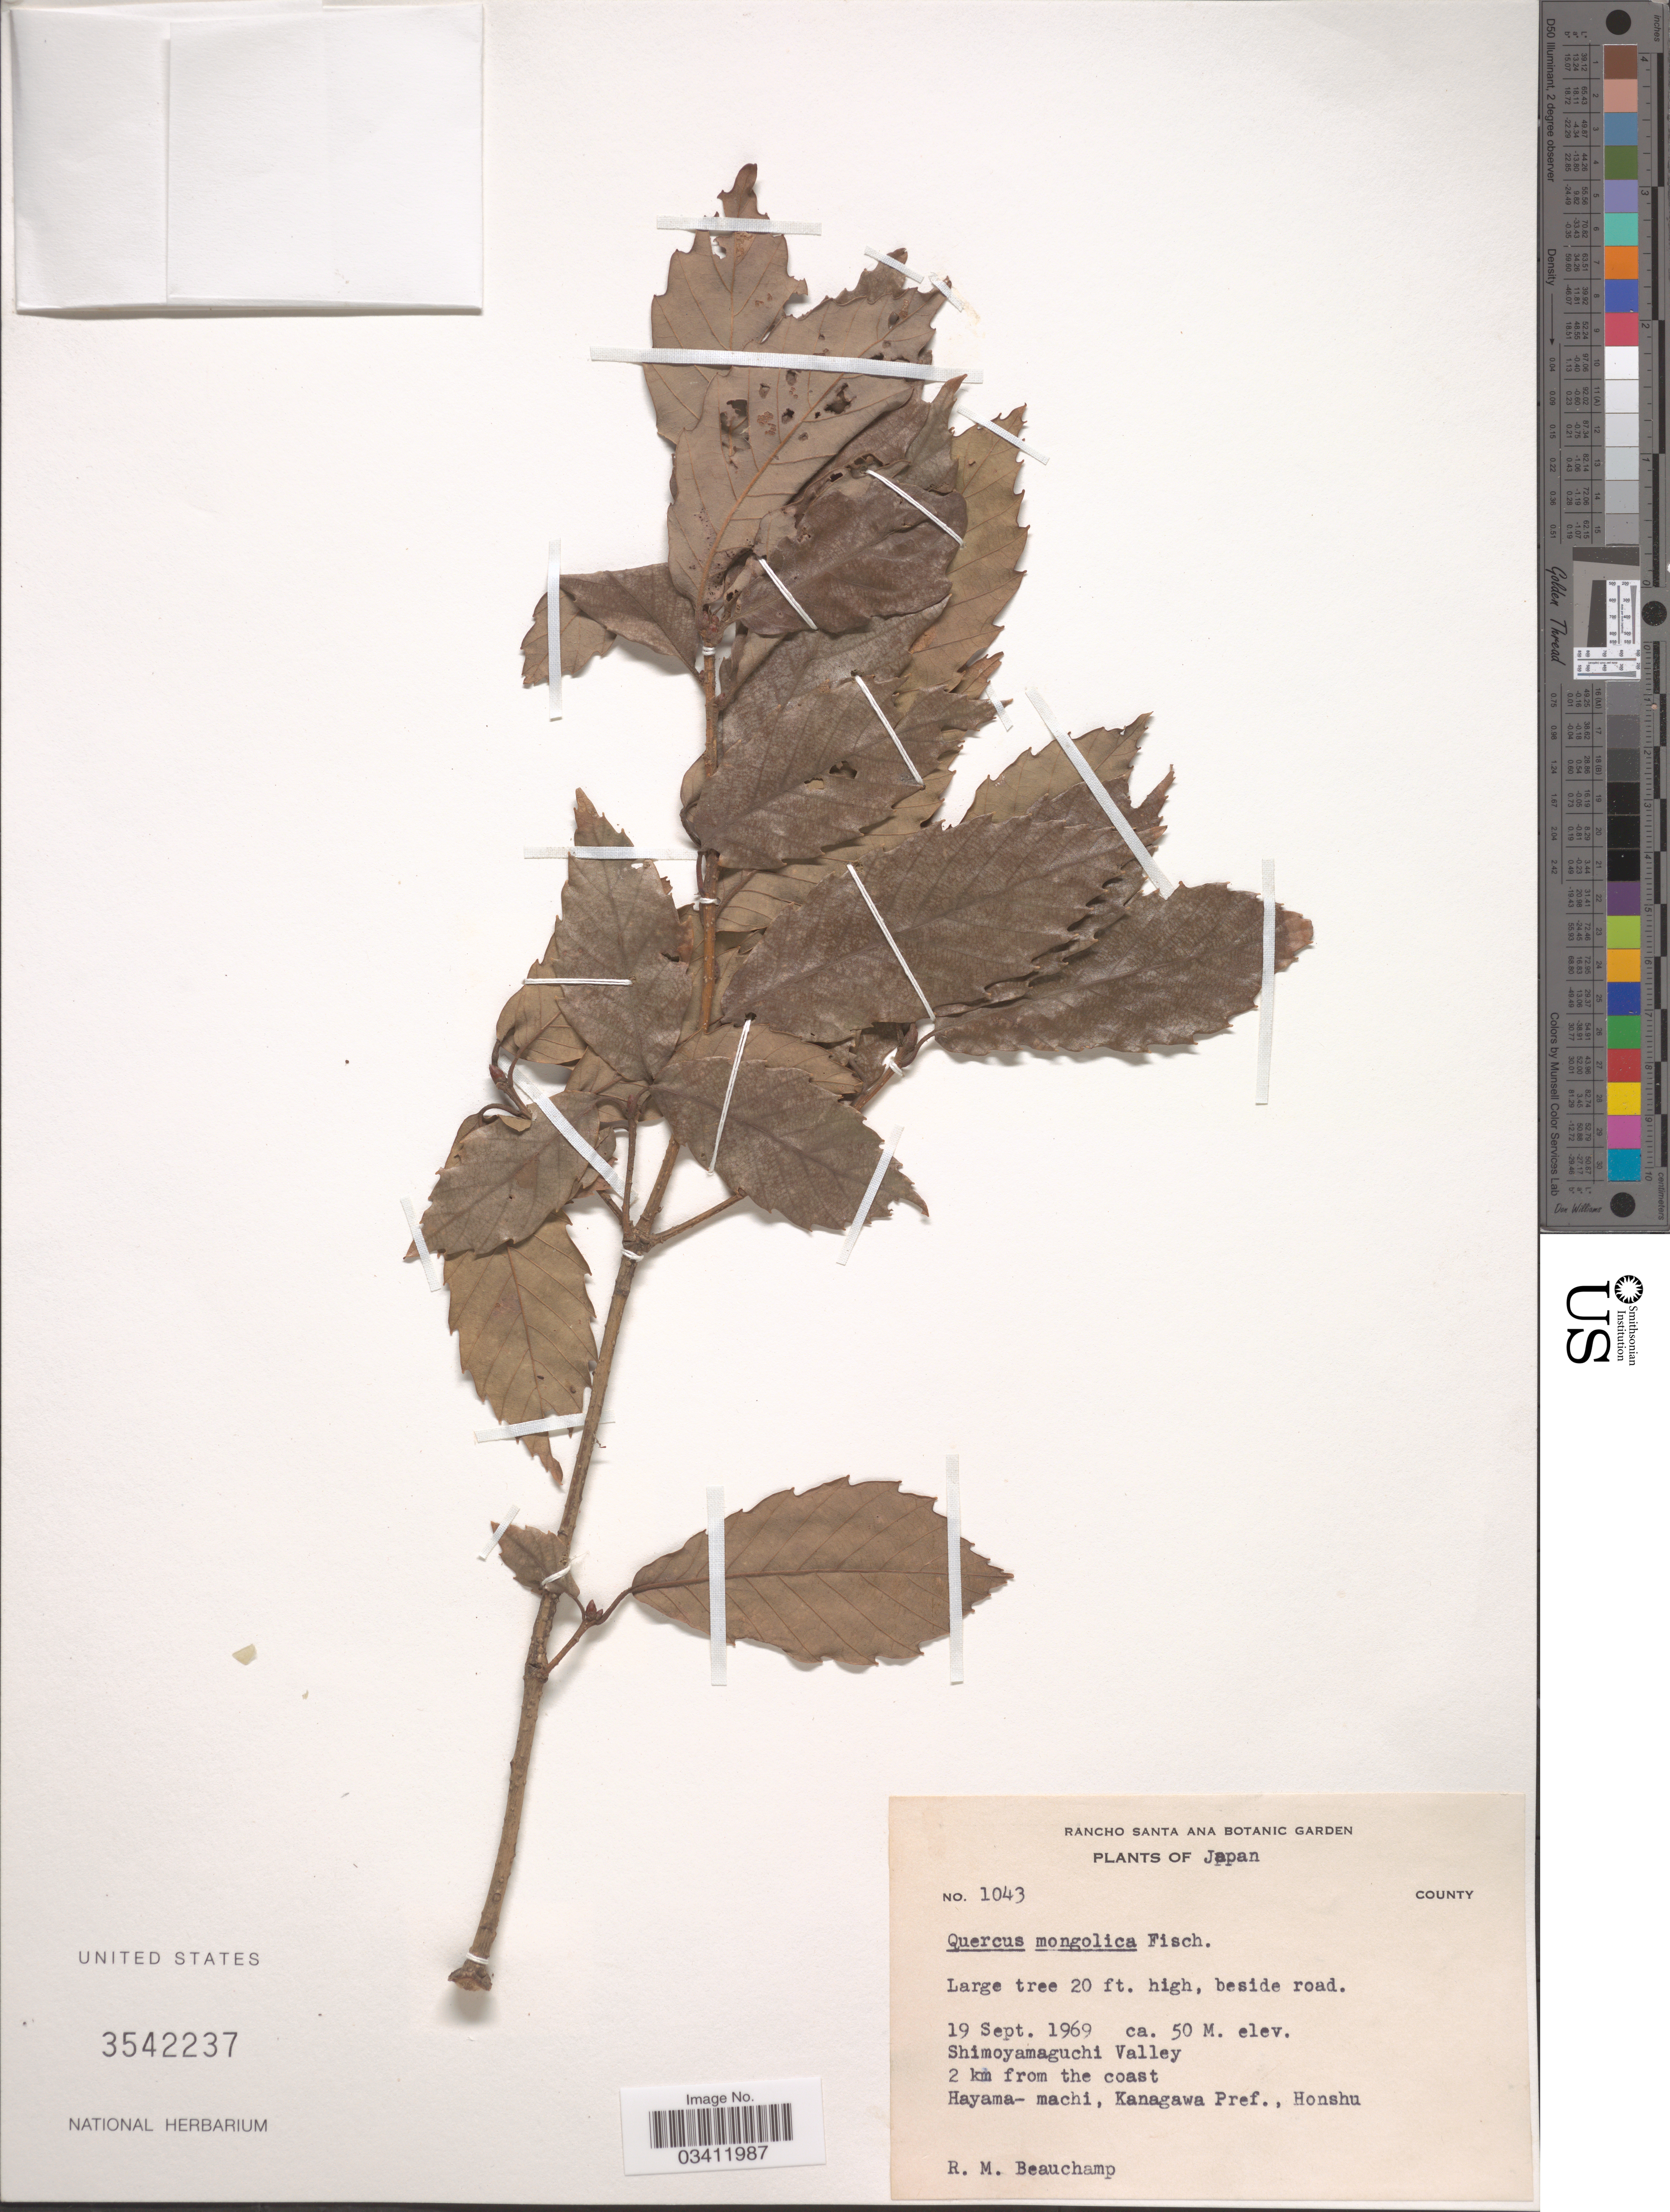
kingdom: Plantae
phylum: Tracheophyta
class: Magnoliopsida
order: Fagales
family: Fagaceae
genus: Quercus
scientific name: Quercus mongolica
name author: Fisch. ex Ledeb.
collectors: R. Beauchamp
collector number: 1043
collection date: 1969-09-19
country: Japan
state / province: Kanagawa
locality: Shimoyamaguchi Valley. 2 km from the coast. Hayama- machi, Kanagawa Pref., Honshu.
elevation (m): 50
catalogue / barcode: US 3542237